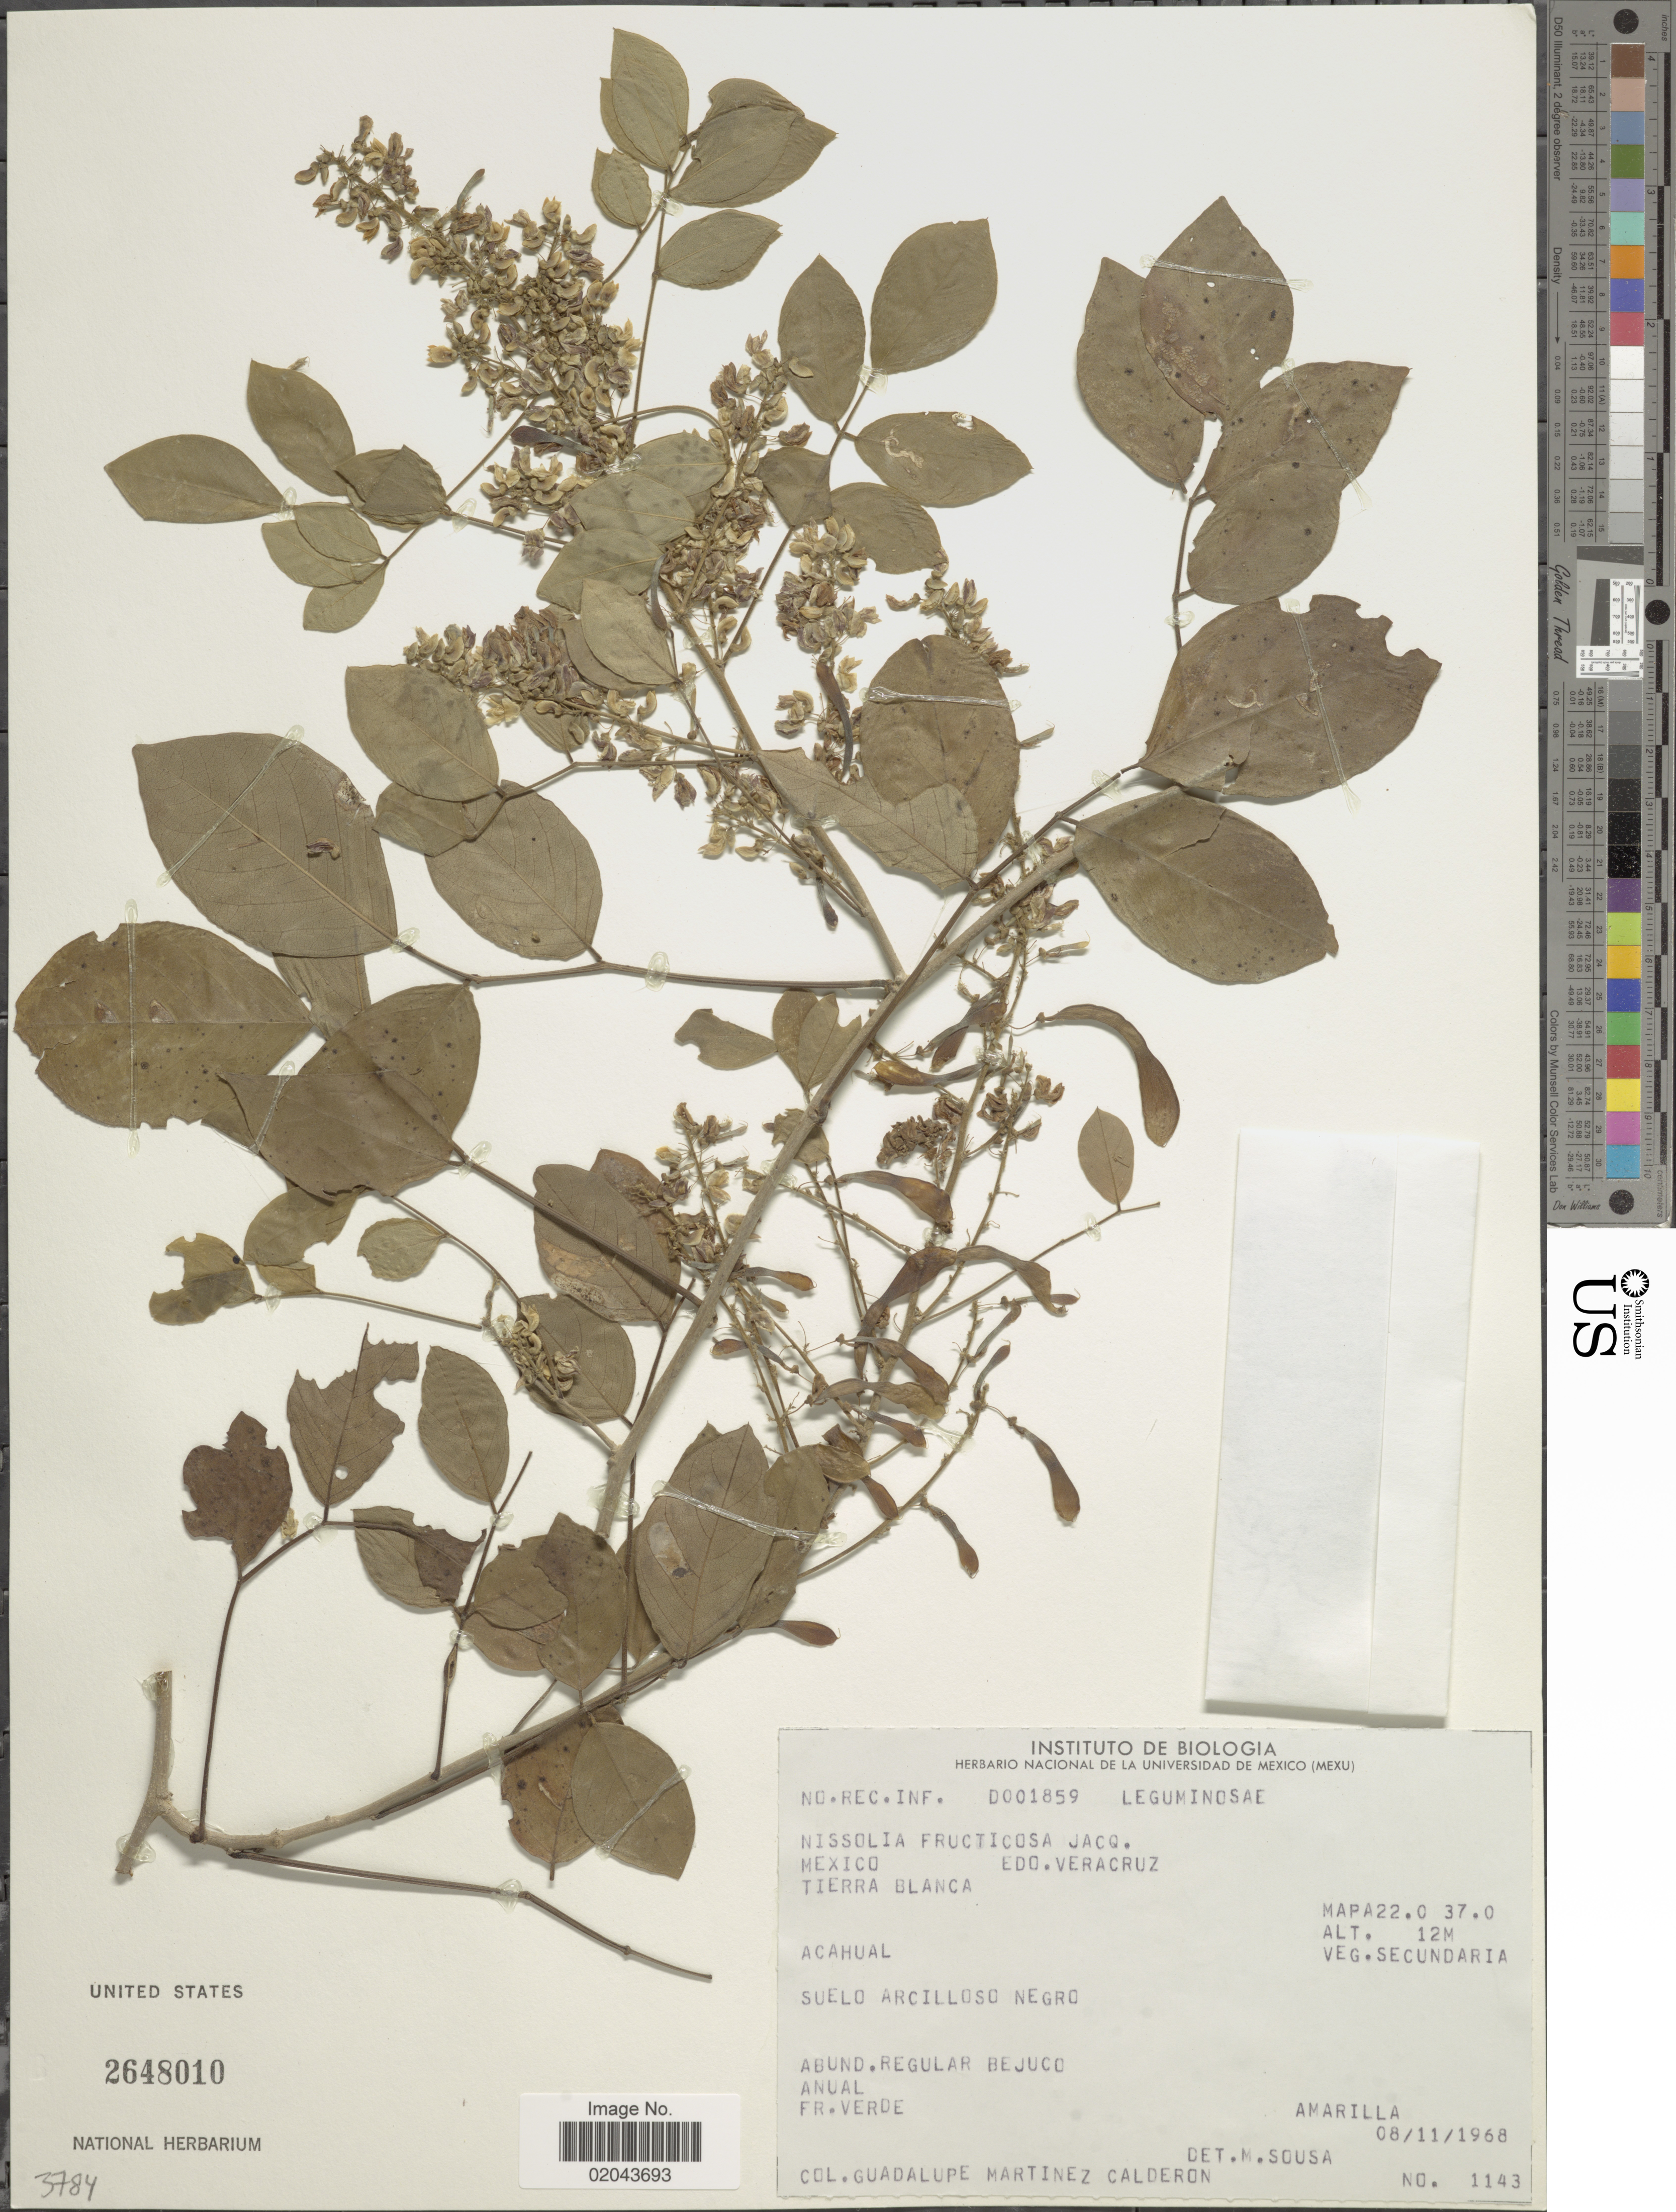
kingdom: Plantae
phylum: Tracheophyta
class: Magnoliopsida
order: Fabales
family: Fabaceae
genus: Nissolia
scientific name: Nissolia fruticosa var. fruticosa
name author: Jacq.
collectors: G. Martinez C.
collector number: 1143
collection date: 1968-11-08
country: Mexico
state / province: Veracruz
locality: Tierra Blanca, Suelo arcilloso negro, Edo Vera Cruz.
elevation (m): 12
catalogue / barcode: US 2648010